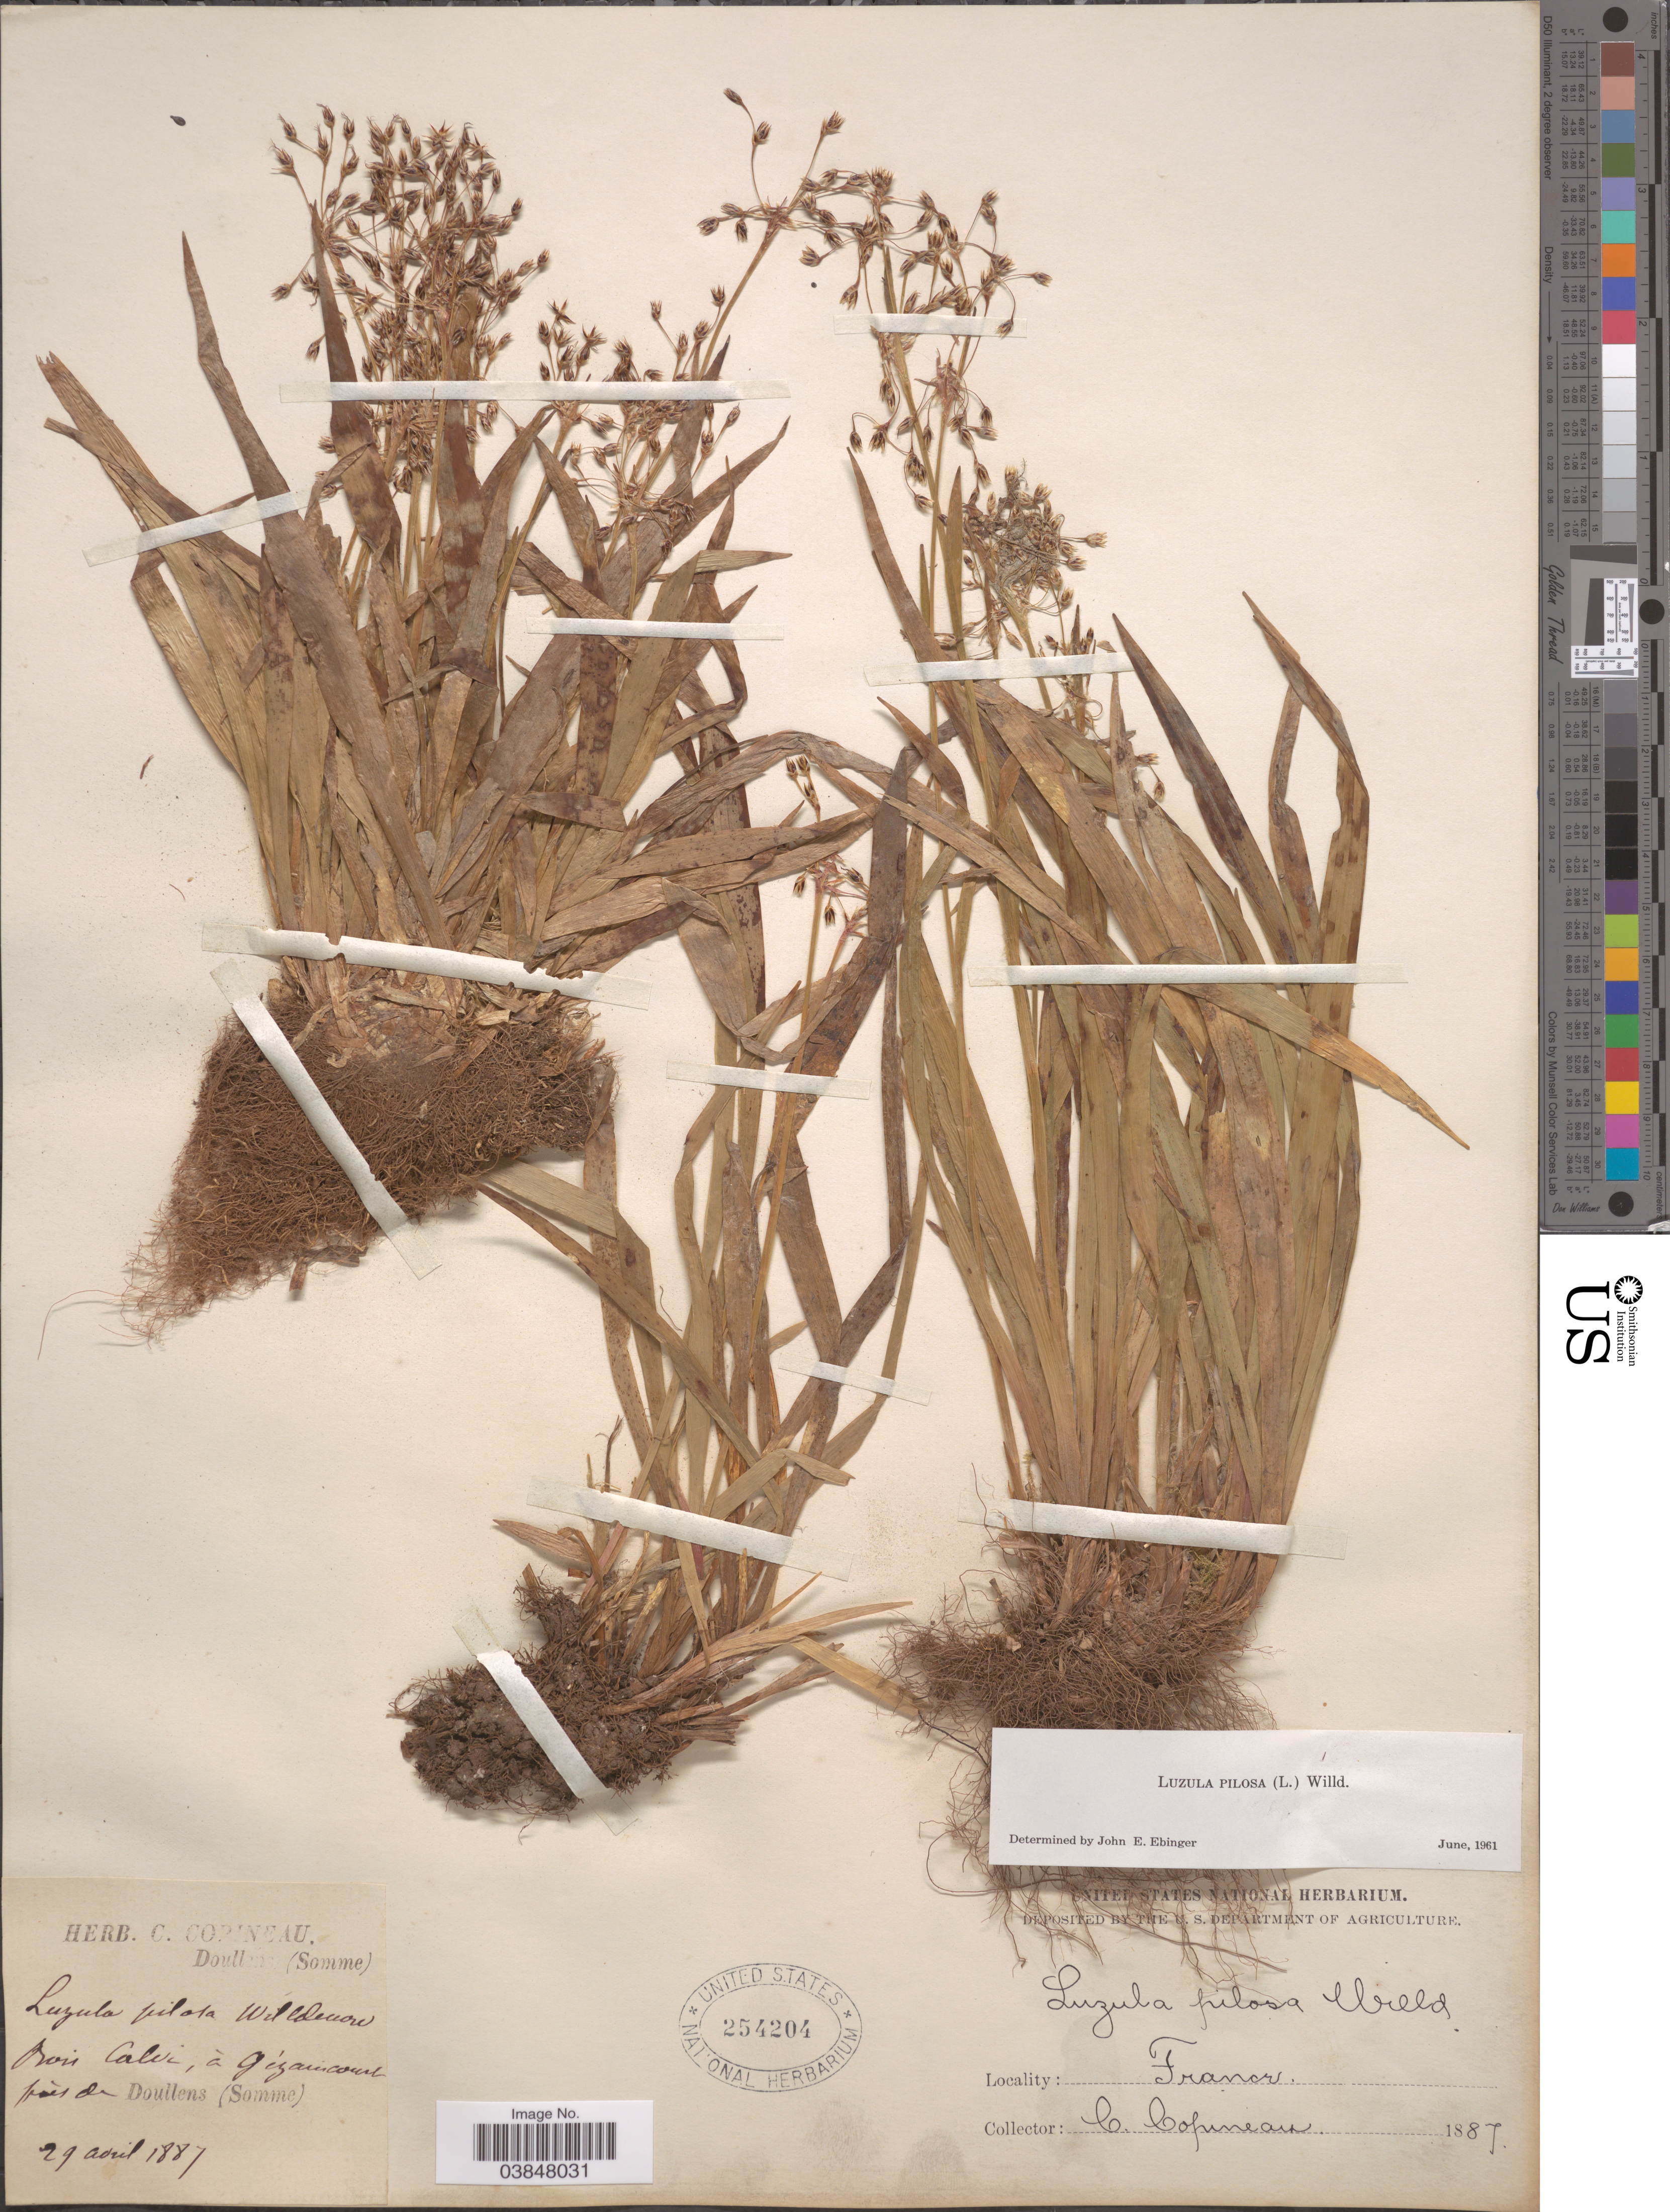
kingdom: Plantae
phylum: Tracheophyta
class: Liliopsida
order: Poales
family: Juncaceae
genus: Luzula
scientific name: Luzula pilosa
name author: (L.) Willd.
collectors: C. Copineau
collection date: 1887-04-29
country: France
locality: Bois Calvi, á Gézaincourt près de Doullens (Somme).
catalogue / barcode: US 254204